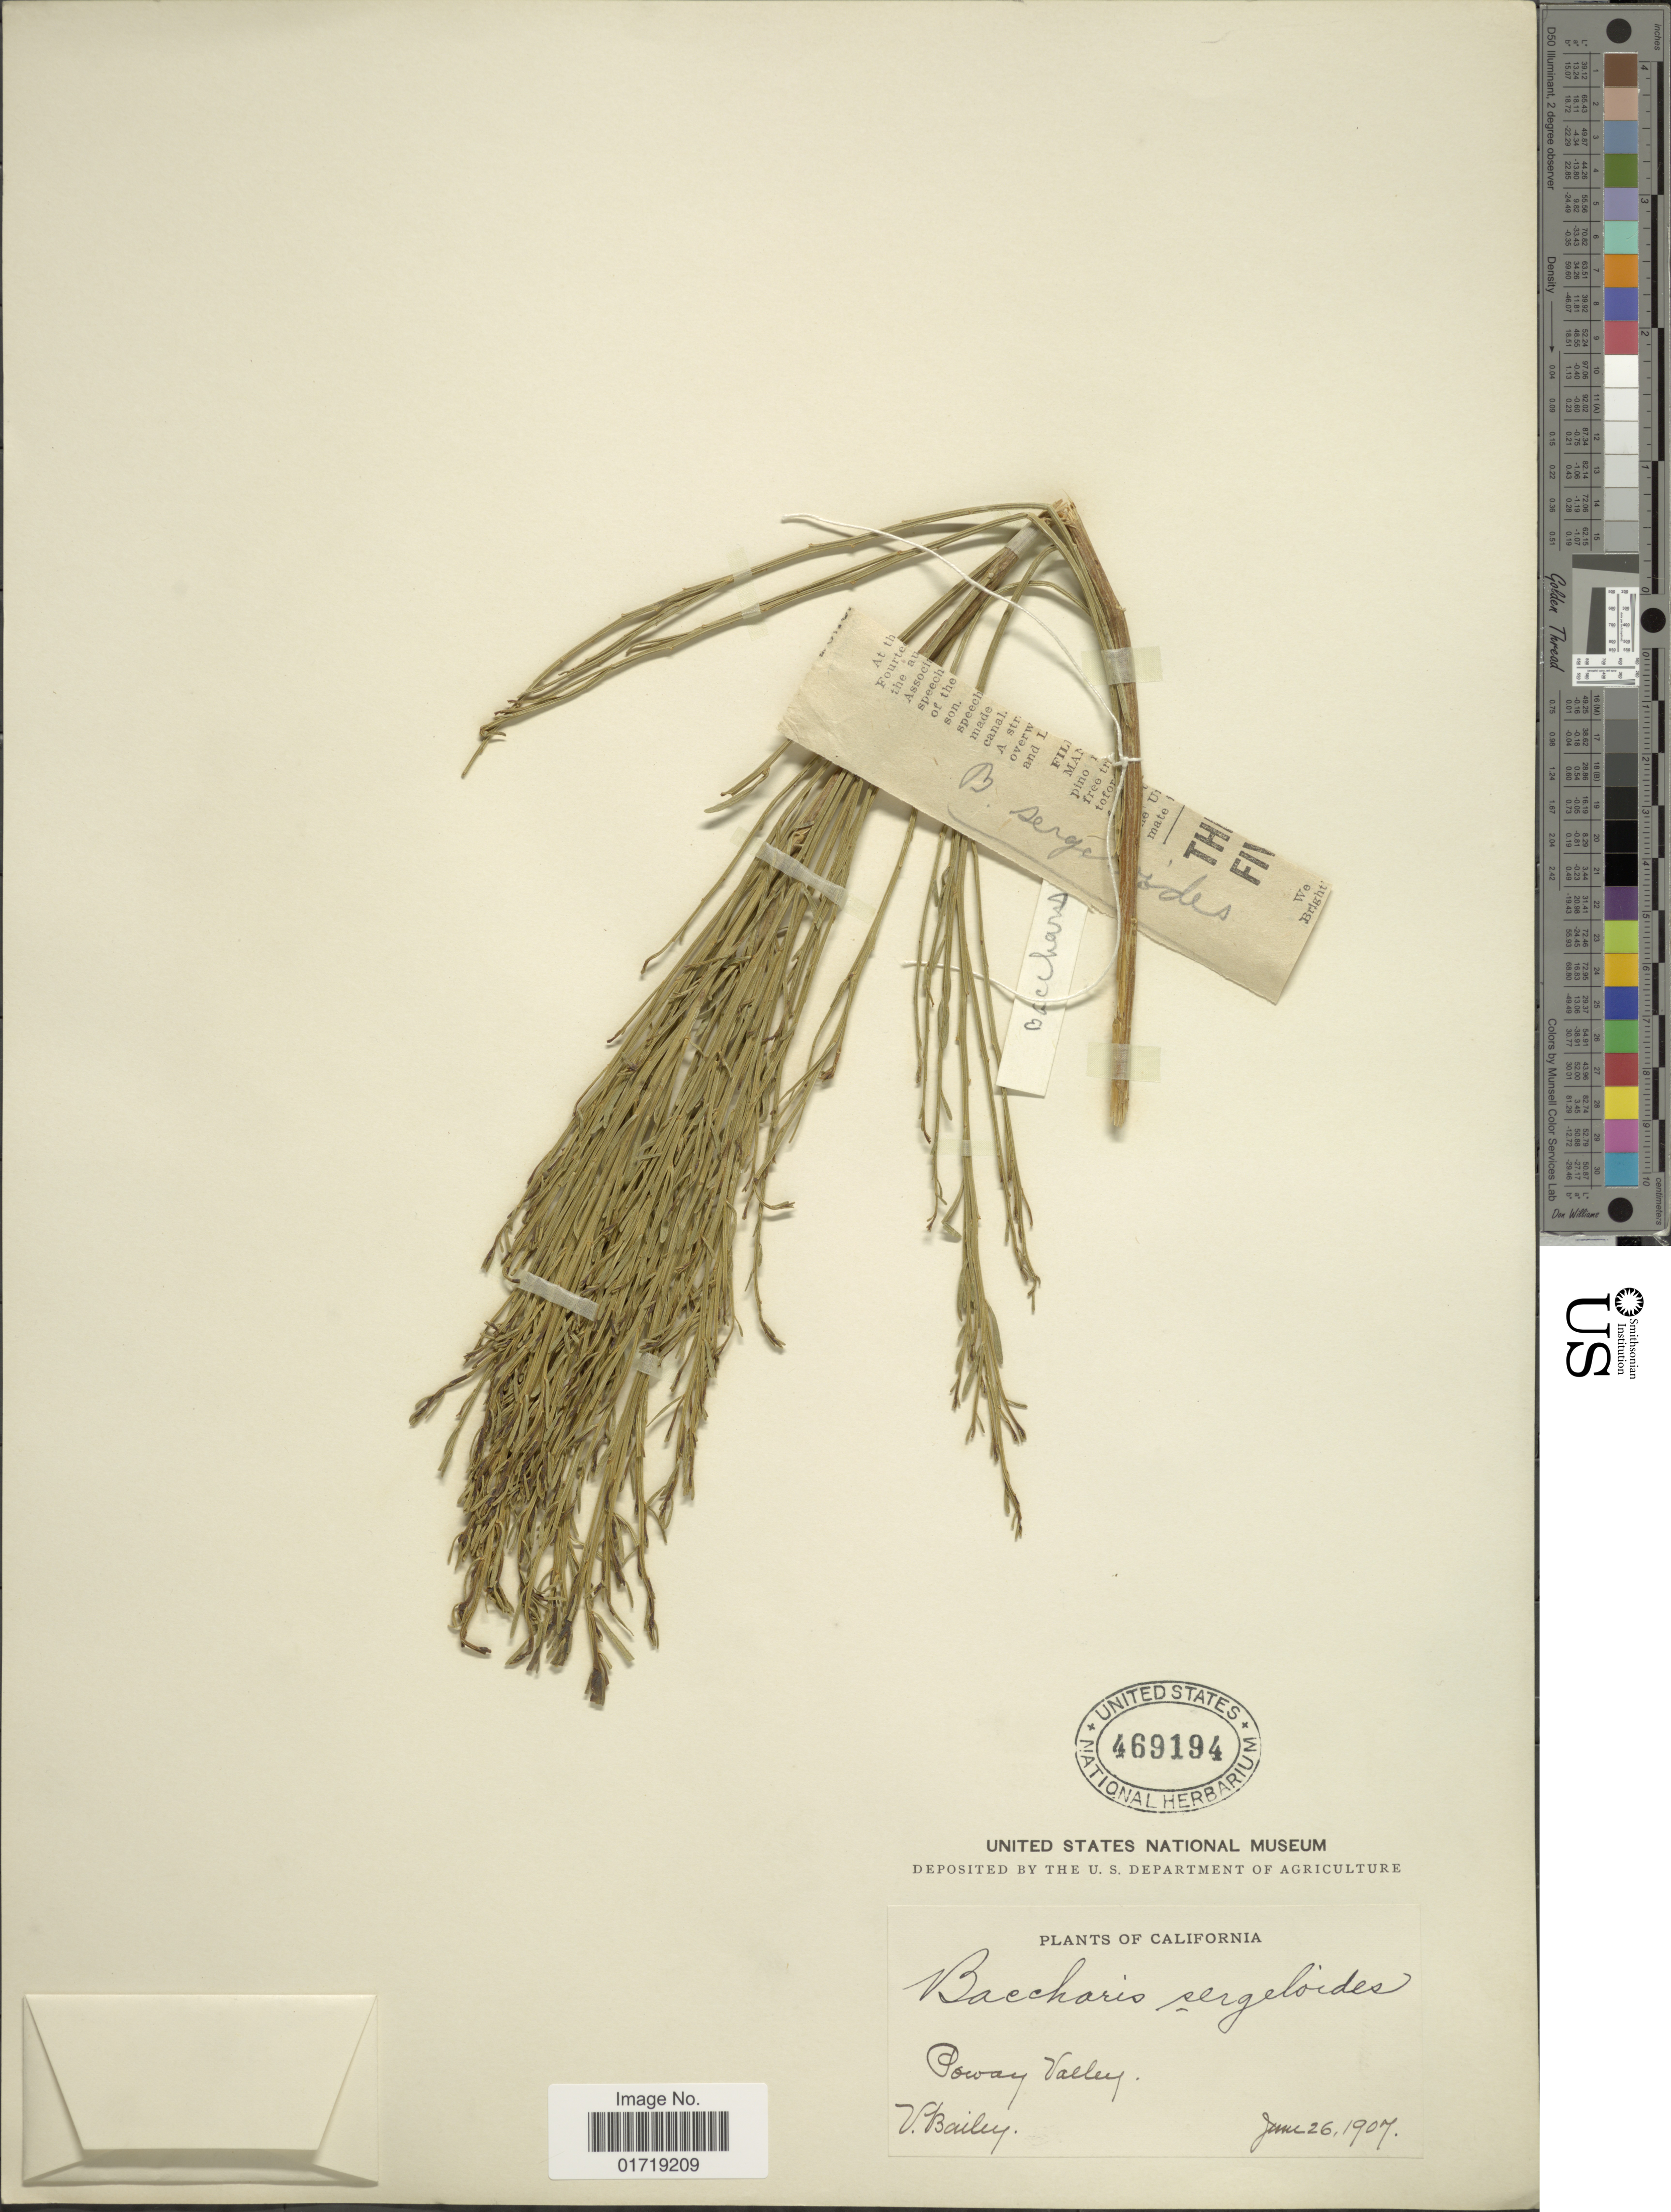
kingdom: Plantae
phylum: Tracheophyta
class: Magnoliopsida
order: Asterales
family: Asteraceae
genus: Baccharis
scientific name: Baccharis sergiloides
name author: A. Gray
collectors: V. O. Bailey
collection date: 1907-06-26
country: United States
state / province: California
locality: Poway Valley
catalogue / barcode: US 469194